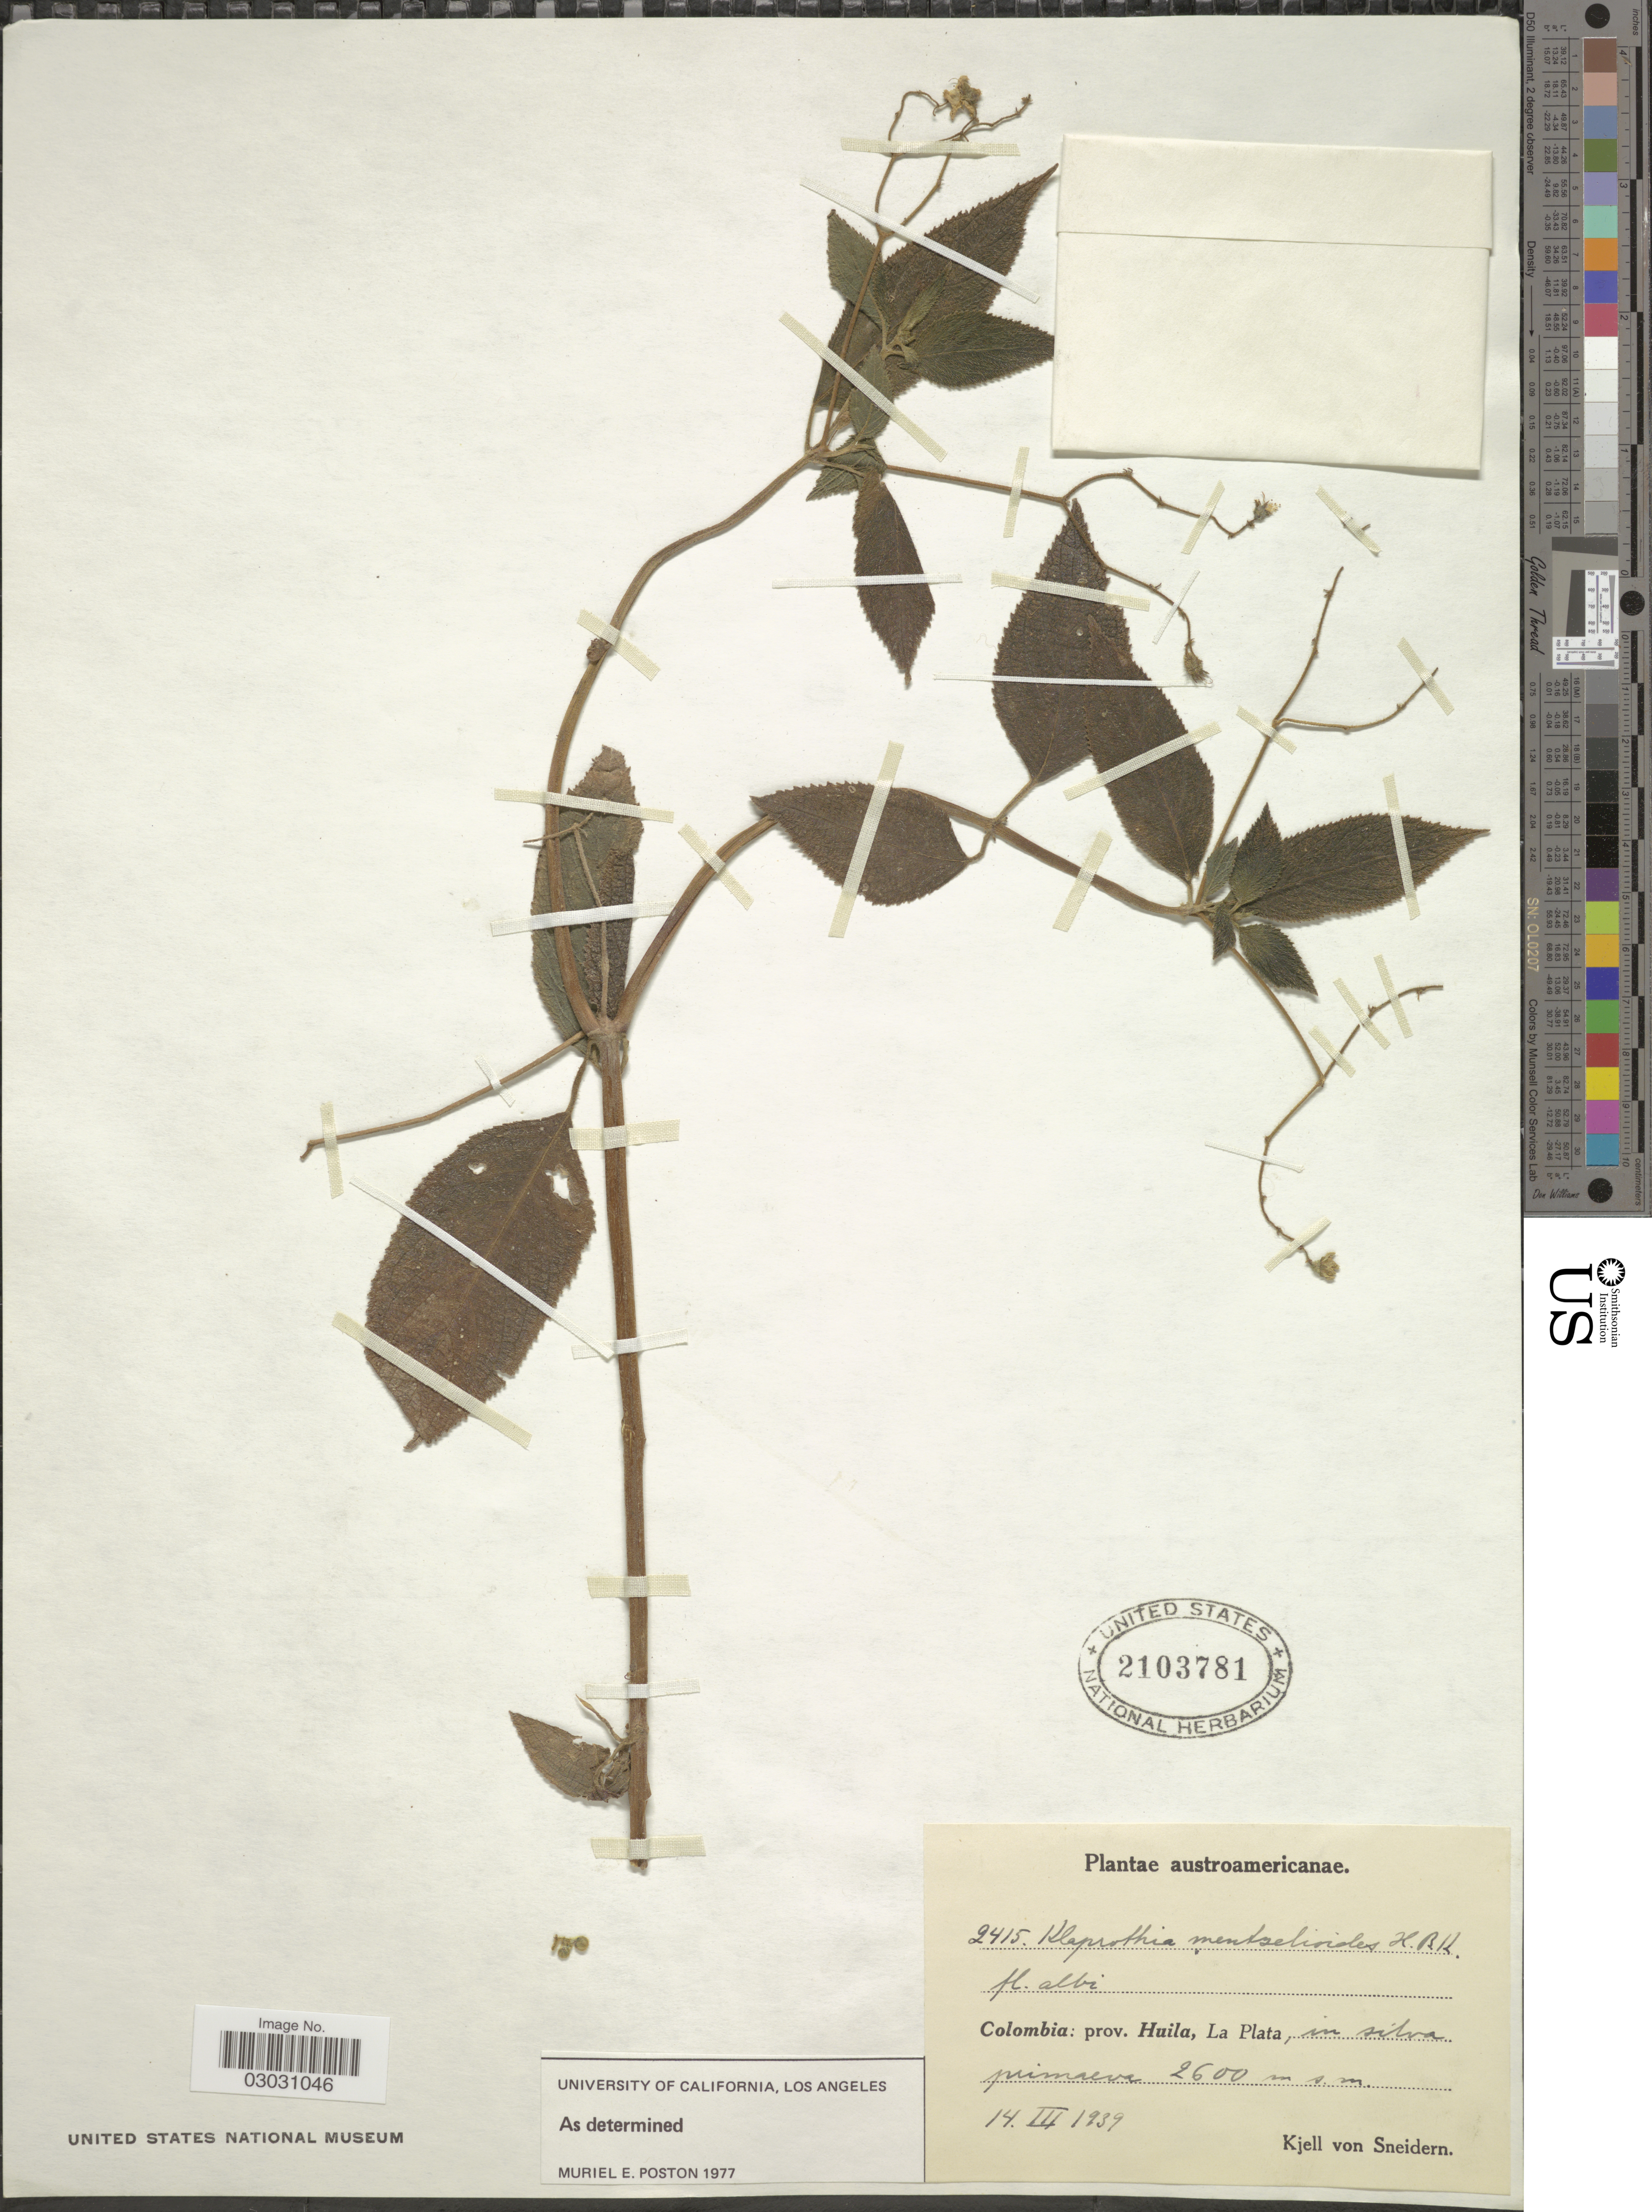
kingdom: Plantae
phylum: Tracheophyta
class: Magnoliopsida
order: Cornales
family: Loasaceae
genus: Klaprothia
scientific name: Klaprothia mentzelioides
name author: Kunth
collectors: K. von Sneidern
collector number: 2415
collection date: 1939-03-14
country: Colombia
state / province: Huila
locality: Prov. Huila, La Plata, in silva primaeva.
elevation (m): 2600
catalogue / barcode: US 2103781